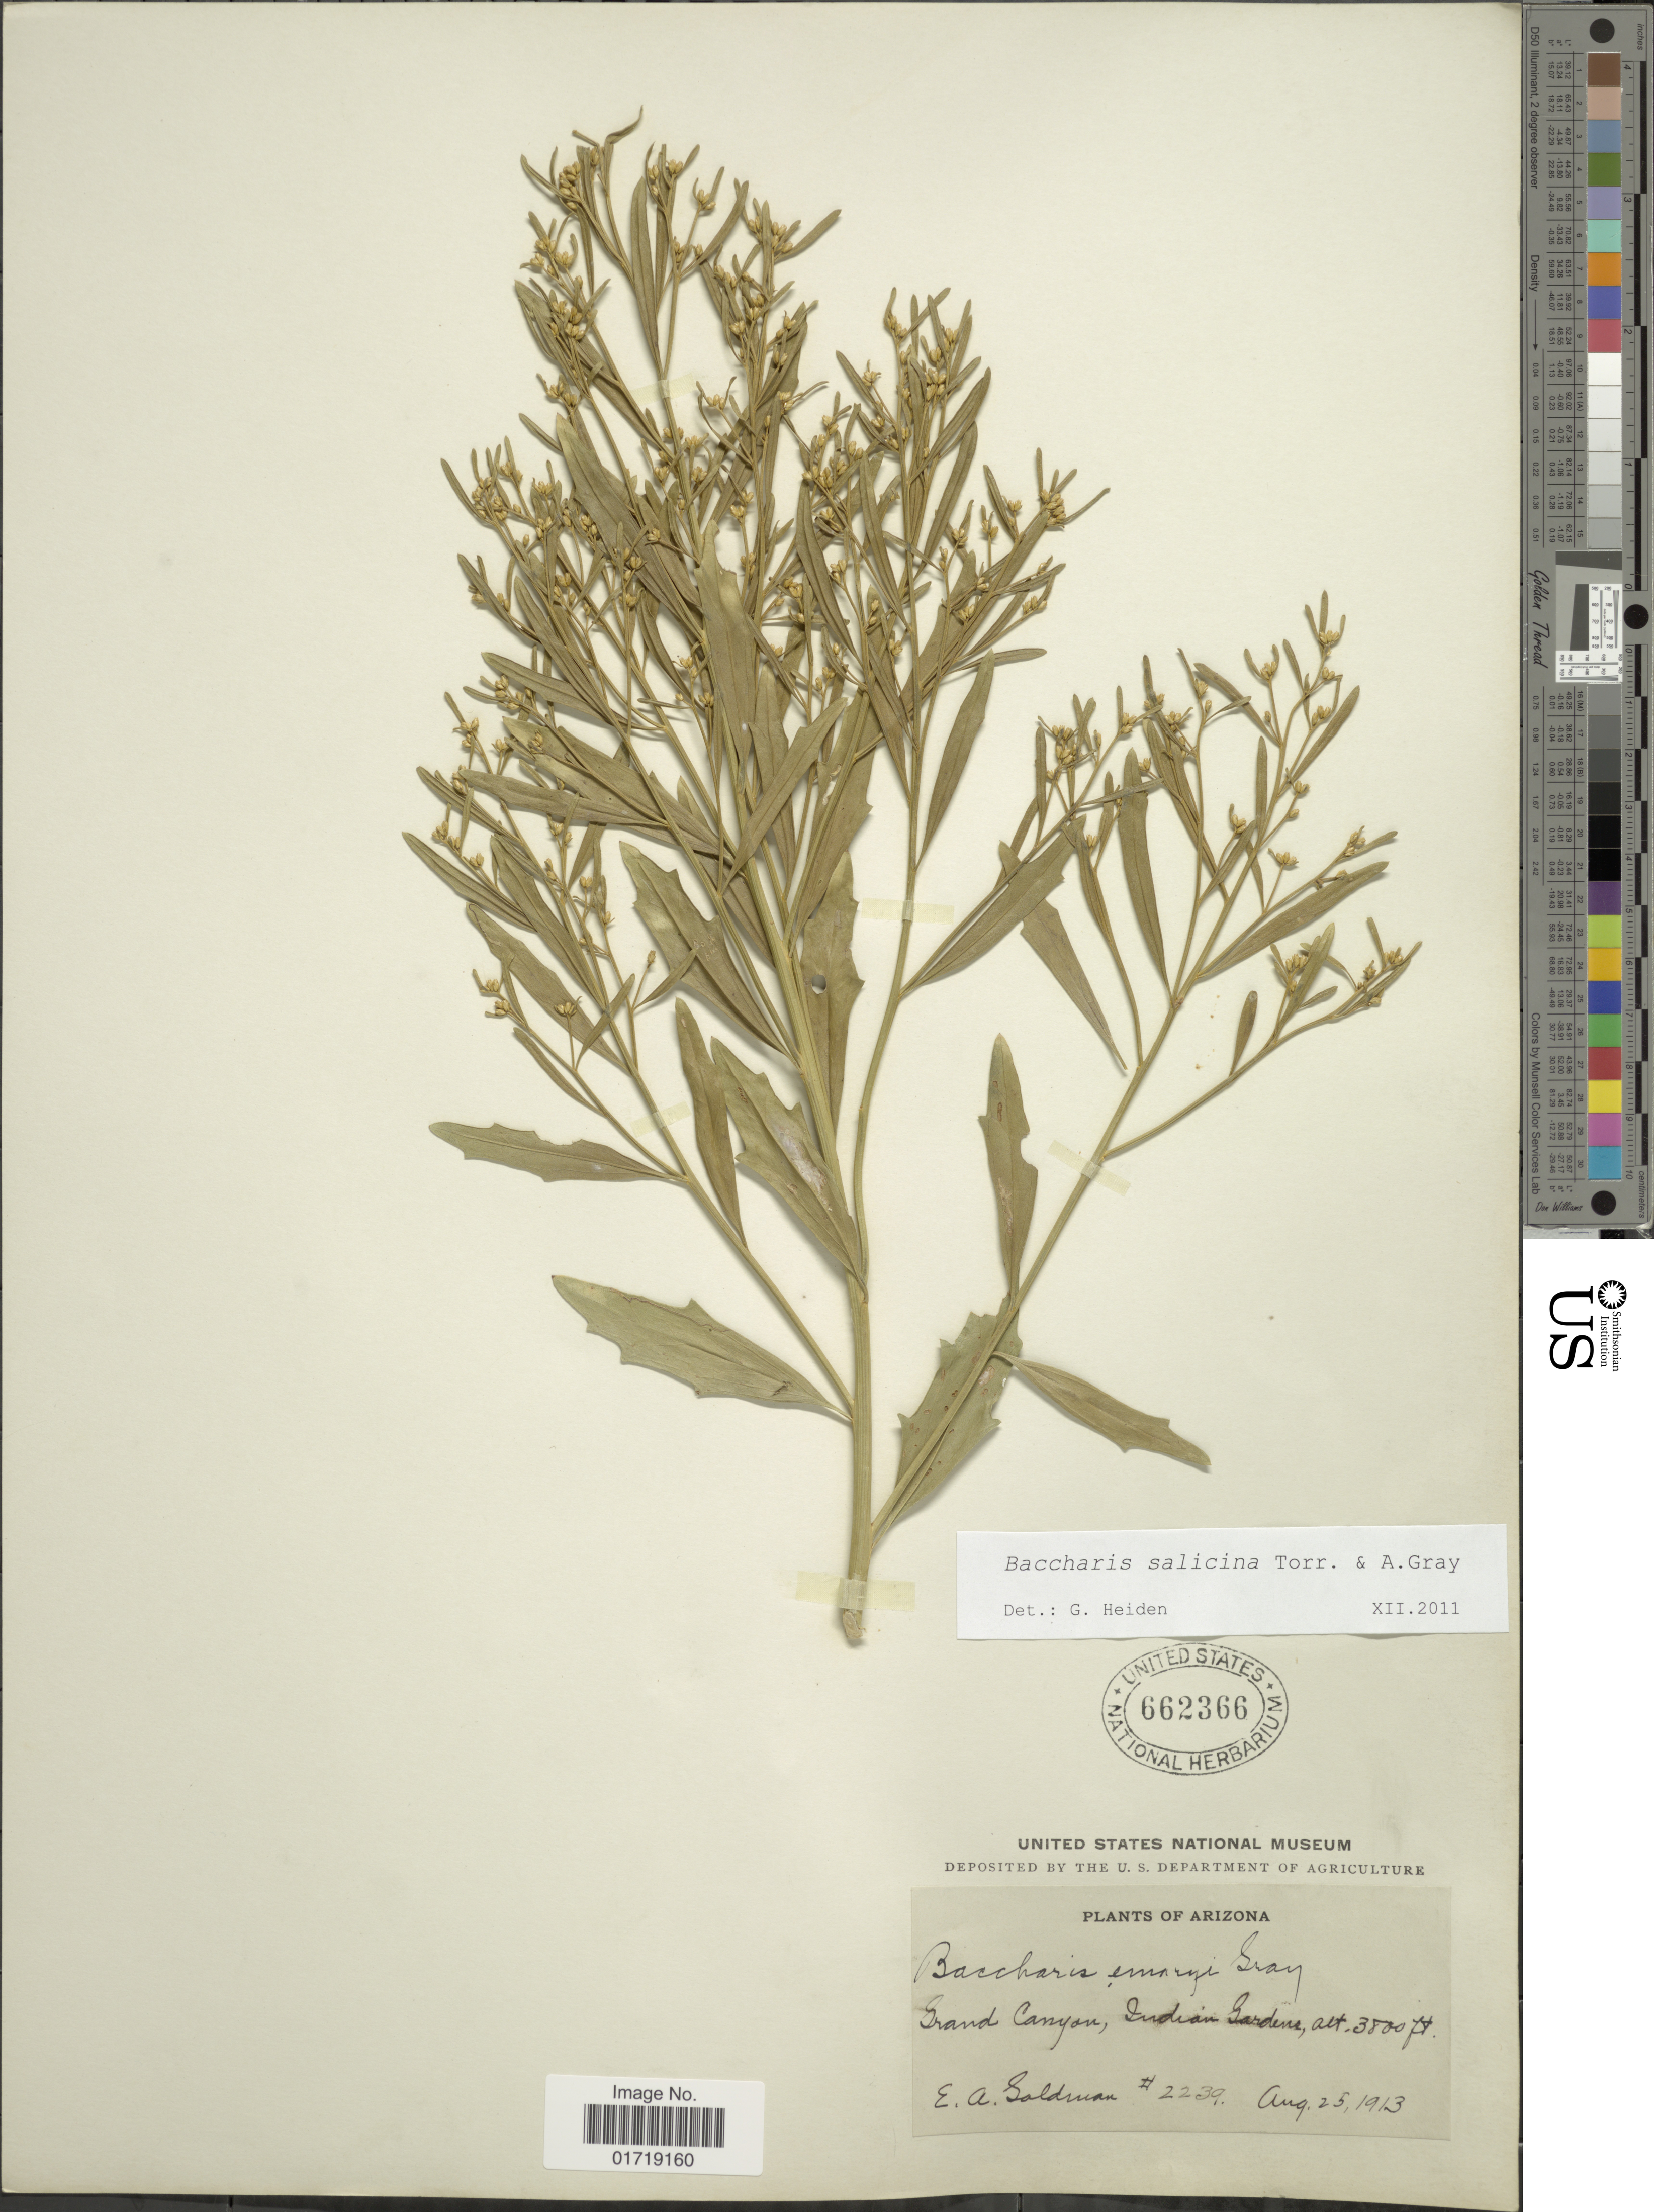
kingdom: Plantae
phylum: Tracheophyta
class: Magnoliopsida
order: Asterales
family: Asteraceae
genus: Baccharis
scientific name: Baccharis salicina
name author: Torr. & A. Gray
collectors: E. A. Goldman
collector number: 2239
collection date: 1913-08-25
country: United States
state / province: Arizona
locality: Grand Canyon, Indian Gardens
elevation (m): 1158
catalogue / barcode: US 662366